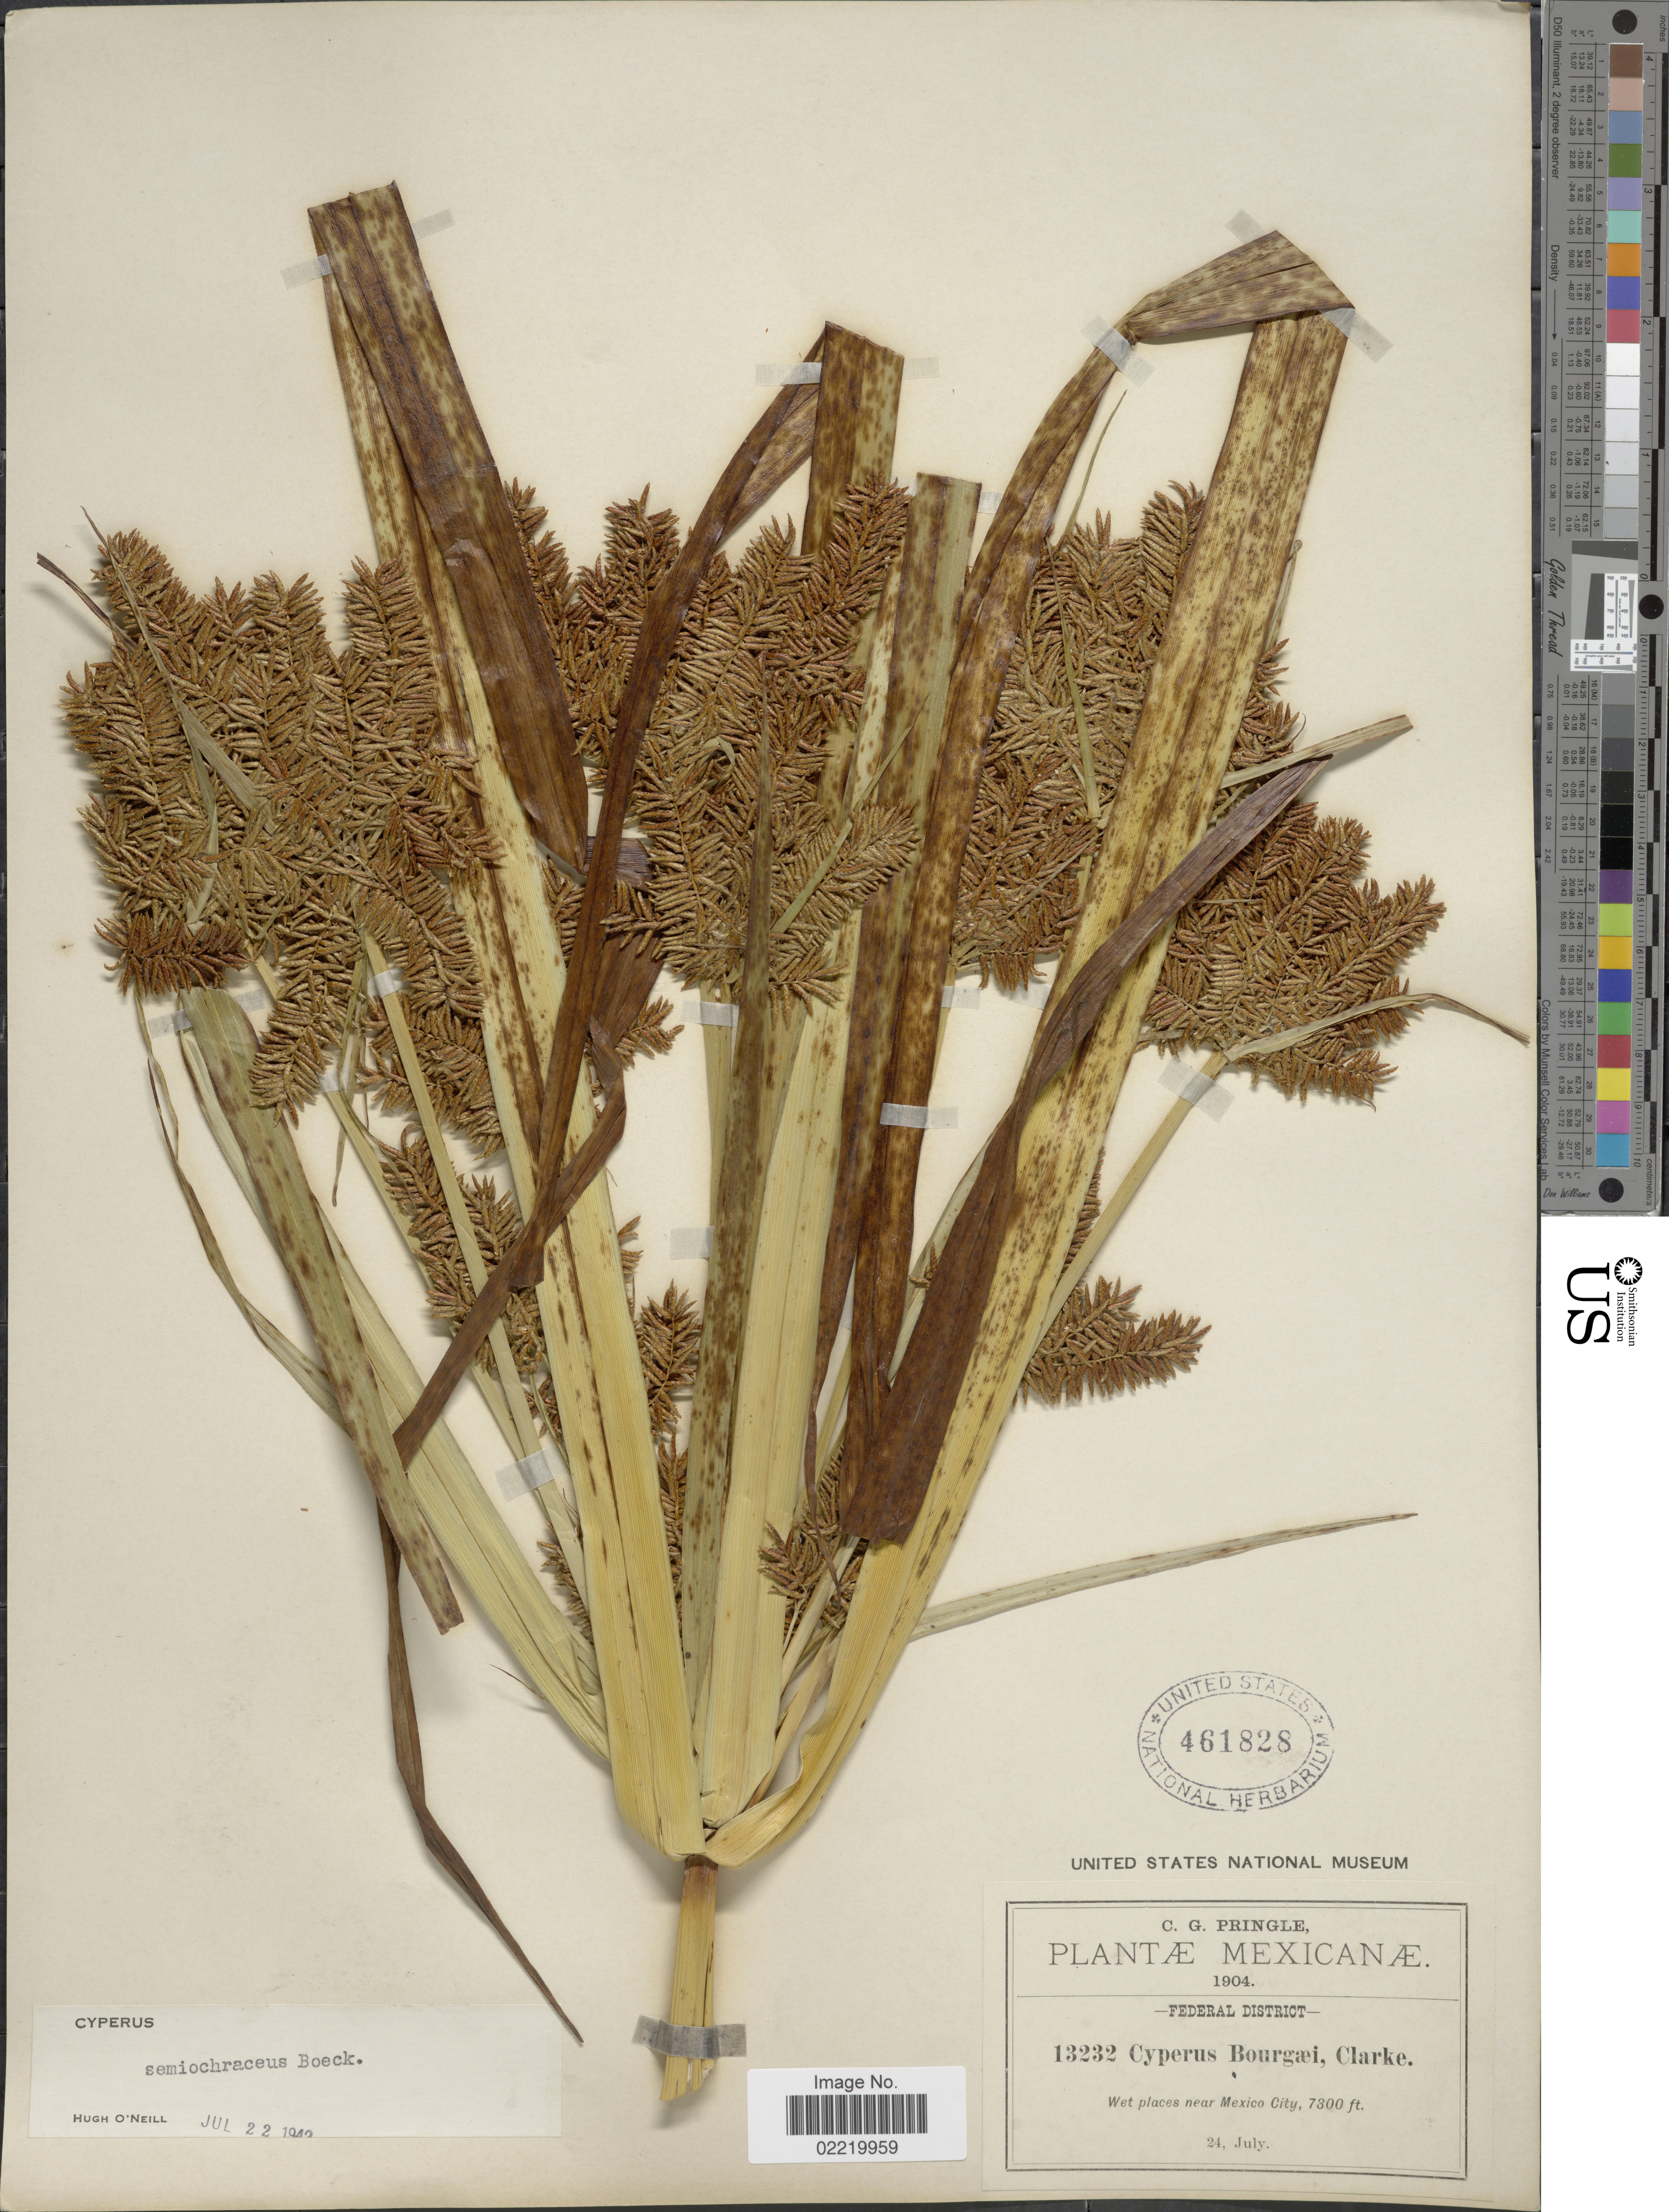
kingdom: Plantae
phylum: Tracheophyta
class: Liliopsida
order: Poales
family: Cyperaceae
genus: Cyperus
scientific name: Cyperus semiochraceus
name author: Boeckeler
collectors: C. G. Pringle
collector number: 13232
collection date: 1904-07-24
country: Mexico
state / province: Distrito Federal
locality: Federal District, wet places near Mexico City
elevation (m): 2225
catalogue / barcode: US 461828